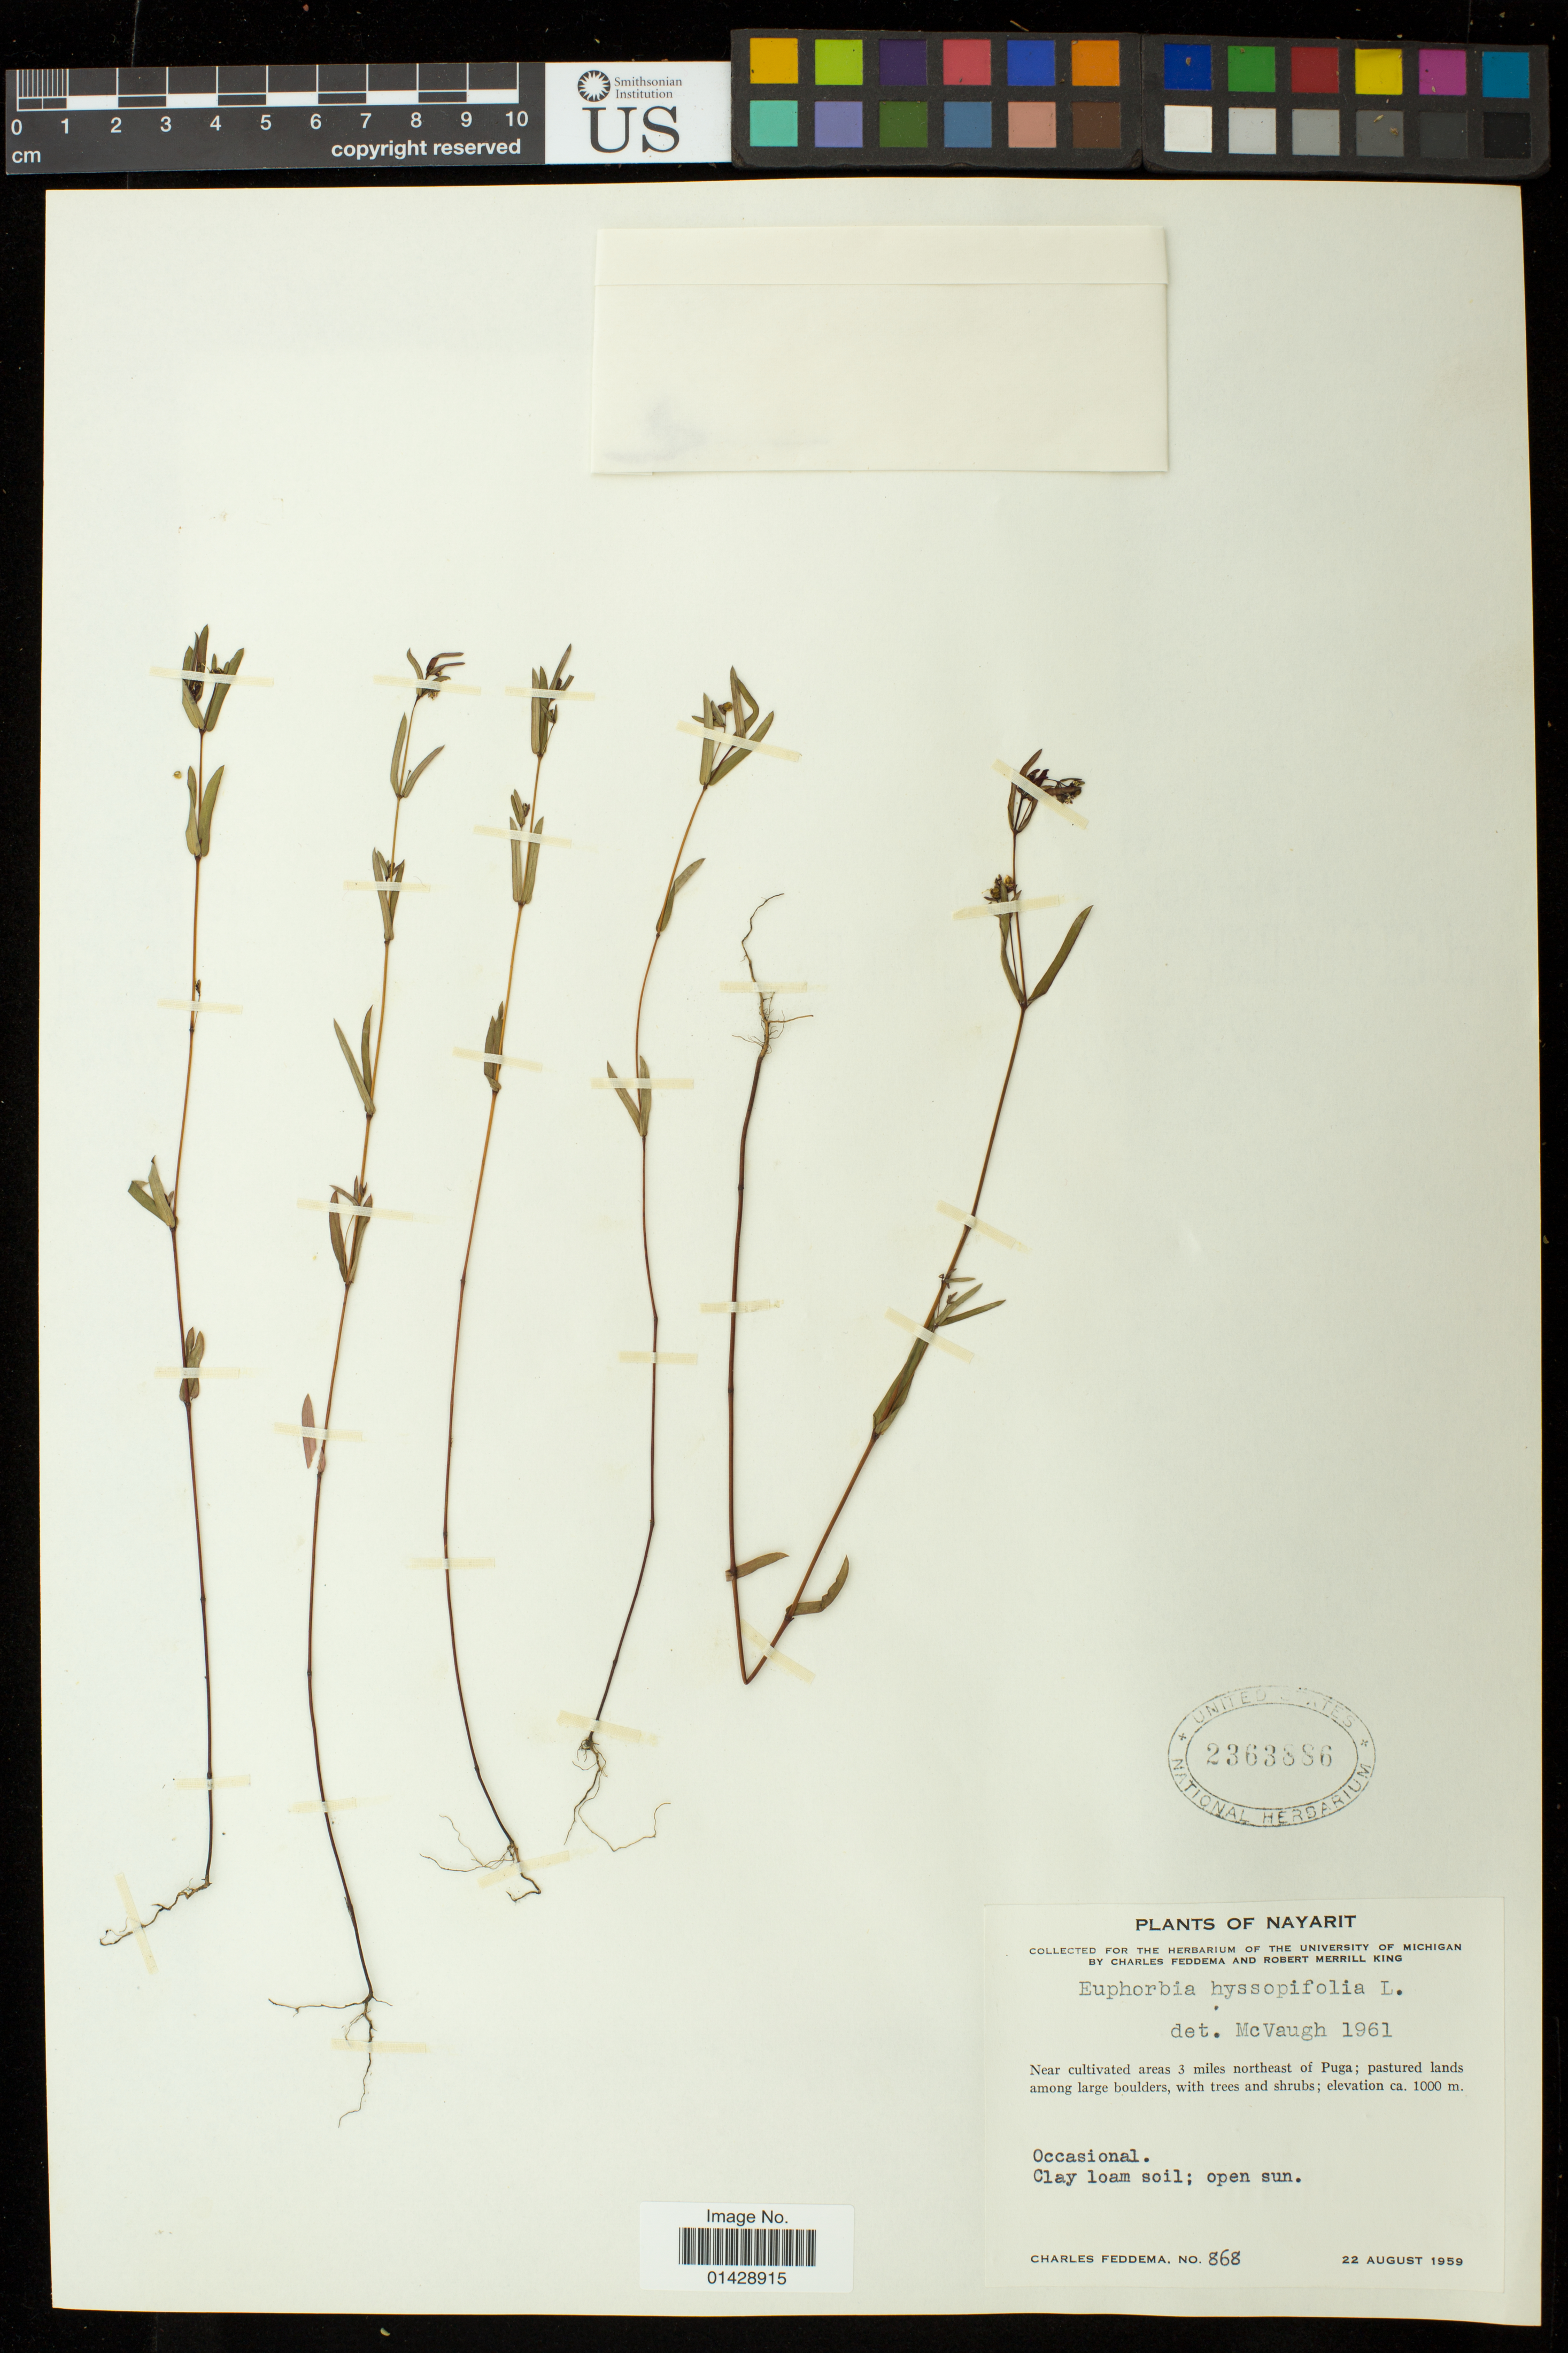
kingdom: Plantae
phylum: Tracheophyta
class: Magnoliopsida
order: Malpighiales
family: Euphorbiaceae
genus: Euphorbia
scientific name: Euphorbia hyssopifolia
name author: L.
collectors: C. Feddema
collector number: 868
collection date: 1959-08-22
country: Mexico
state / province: Nayarit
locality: Near cultivated areas 3 miles northeast of Puga; pastured lands among large boulders, with trees and shrubs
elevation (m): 1000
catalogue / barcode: US 2363886